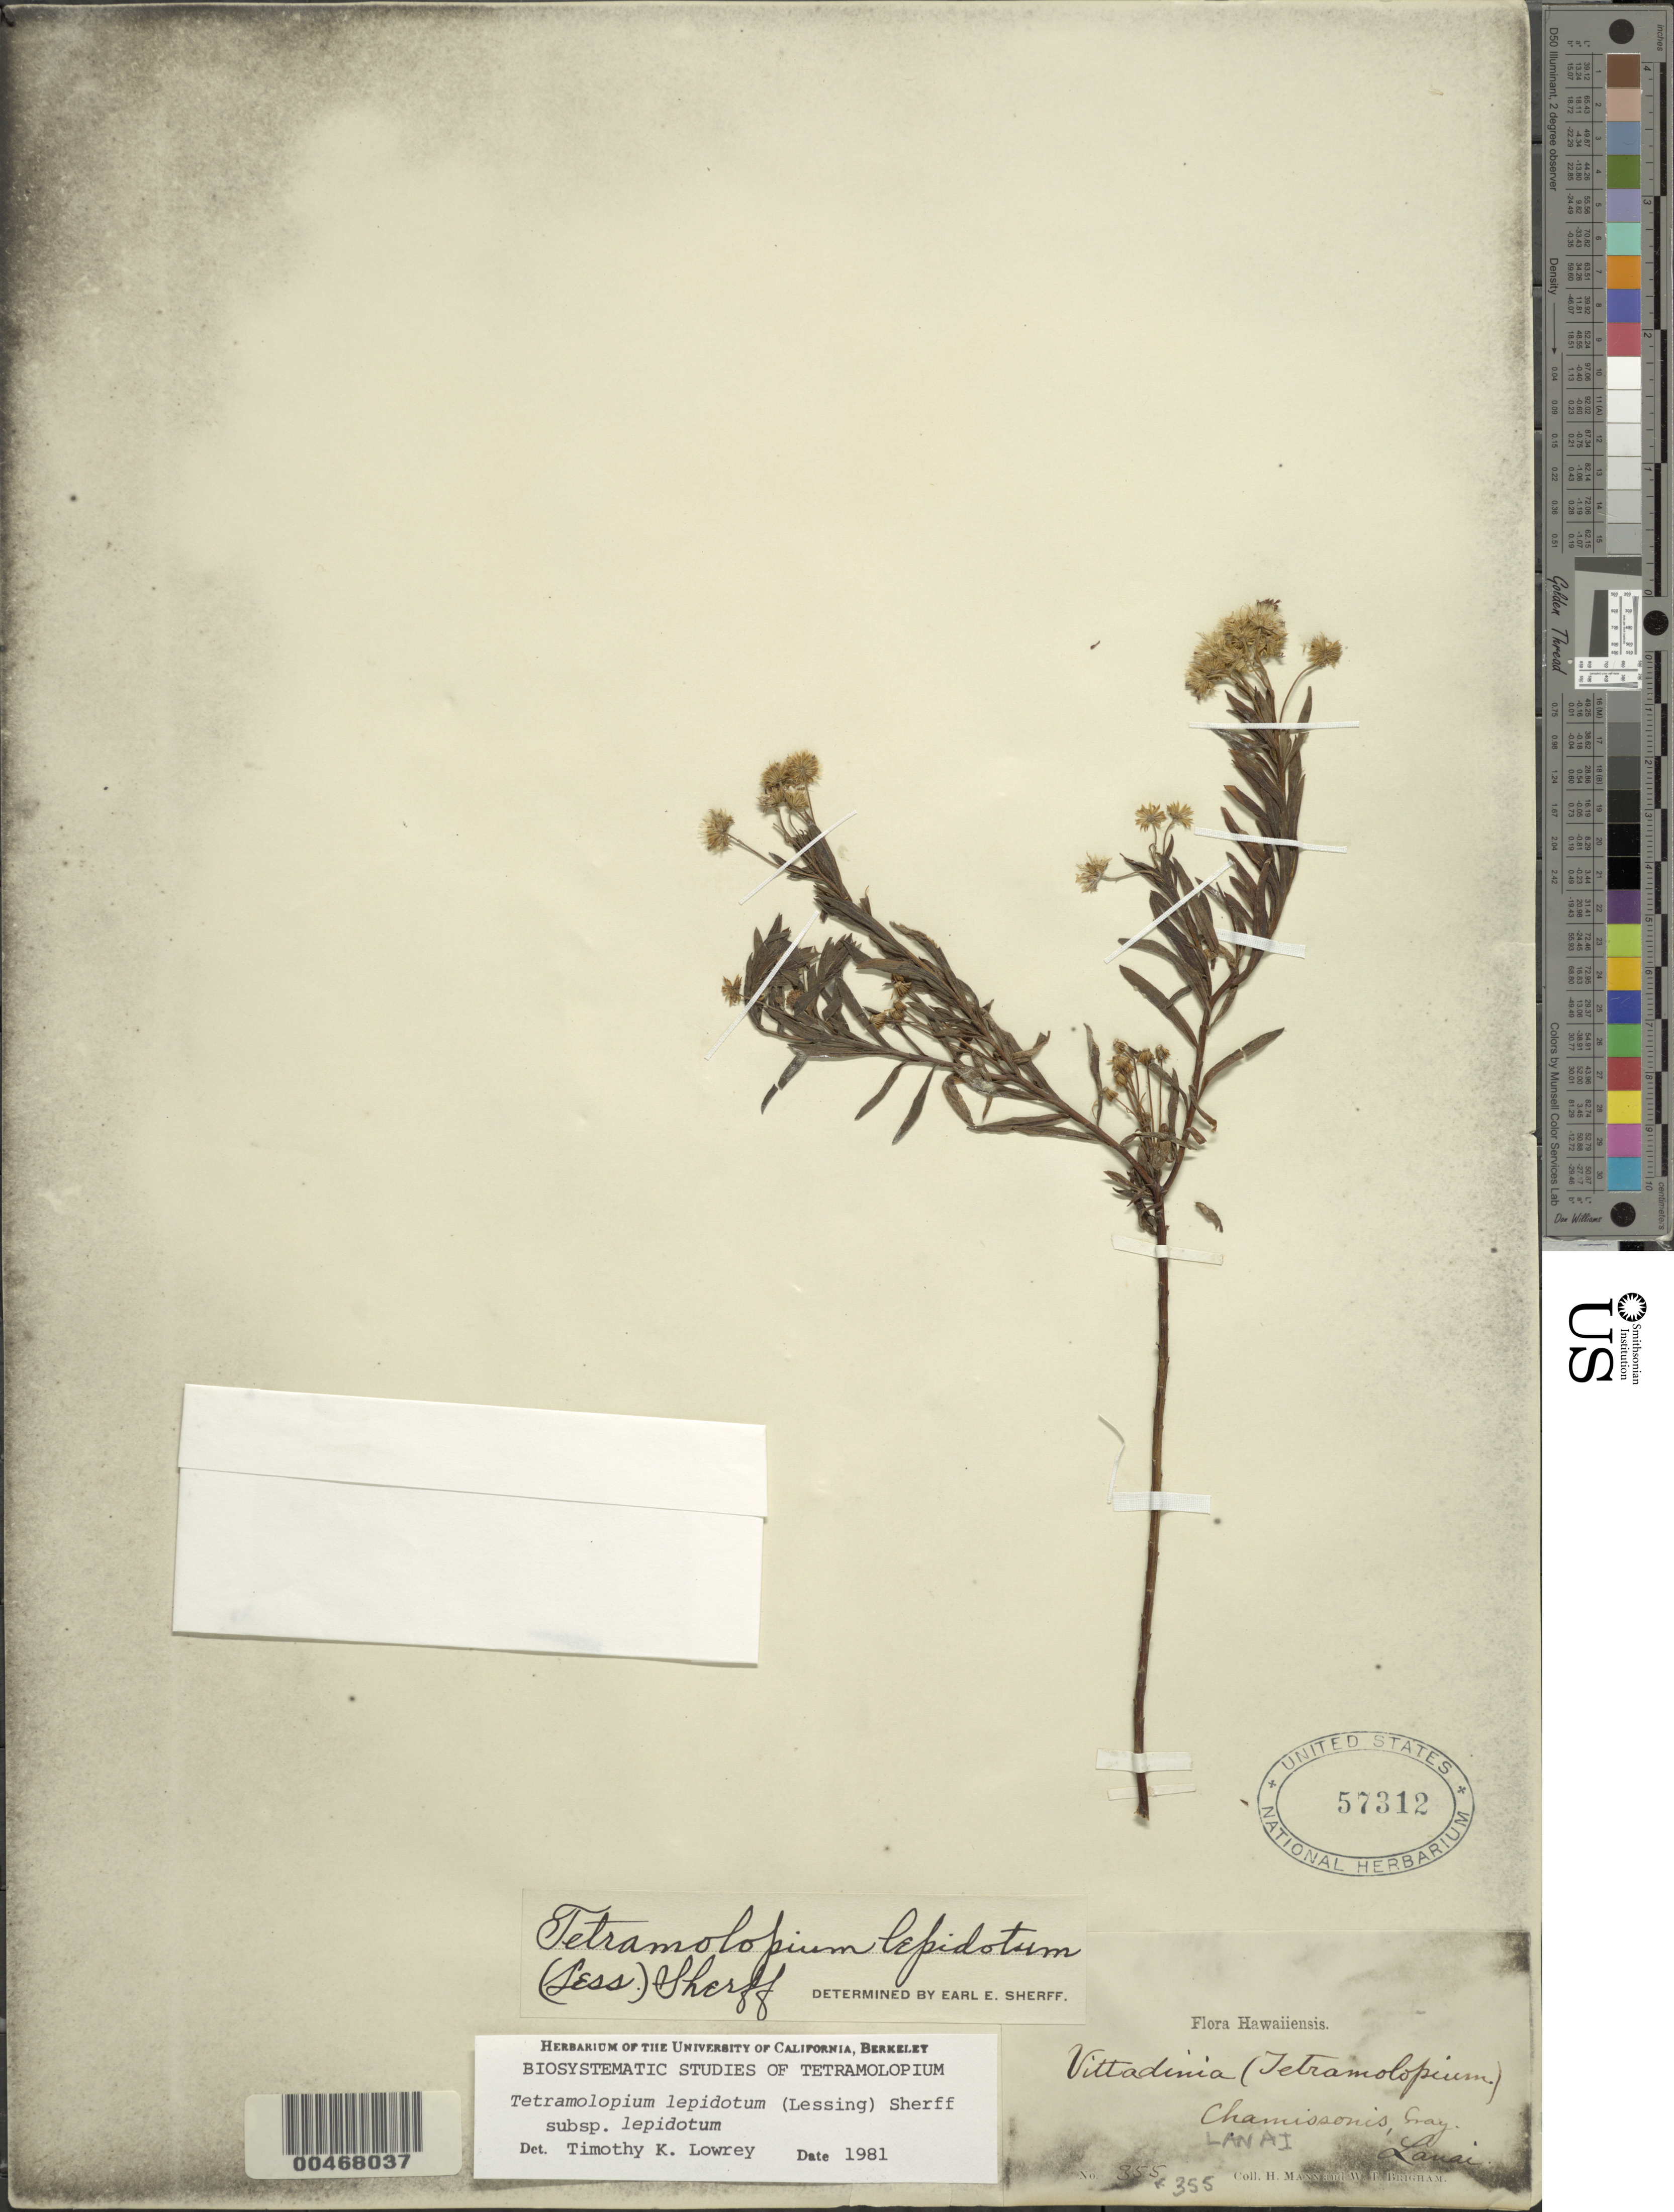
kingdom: Plantae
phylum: Tracheophyta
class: Magnoliopsida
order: Asterales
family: Asteraceae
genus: Tetramolopium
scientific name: Tetramolopium lepidotum subsp. lepidotum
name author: (Less.) Sherff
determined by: Lowrey, T. K.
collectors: H. Mann & W. T. Brigham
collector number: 355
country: United States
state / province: Hawaii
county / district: Maui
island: Lana'i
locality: Lanai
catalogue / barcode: US 57312